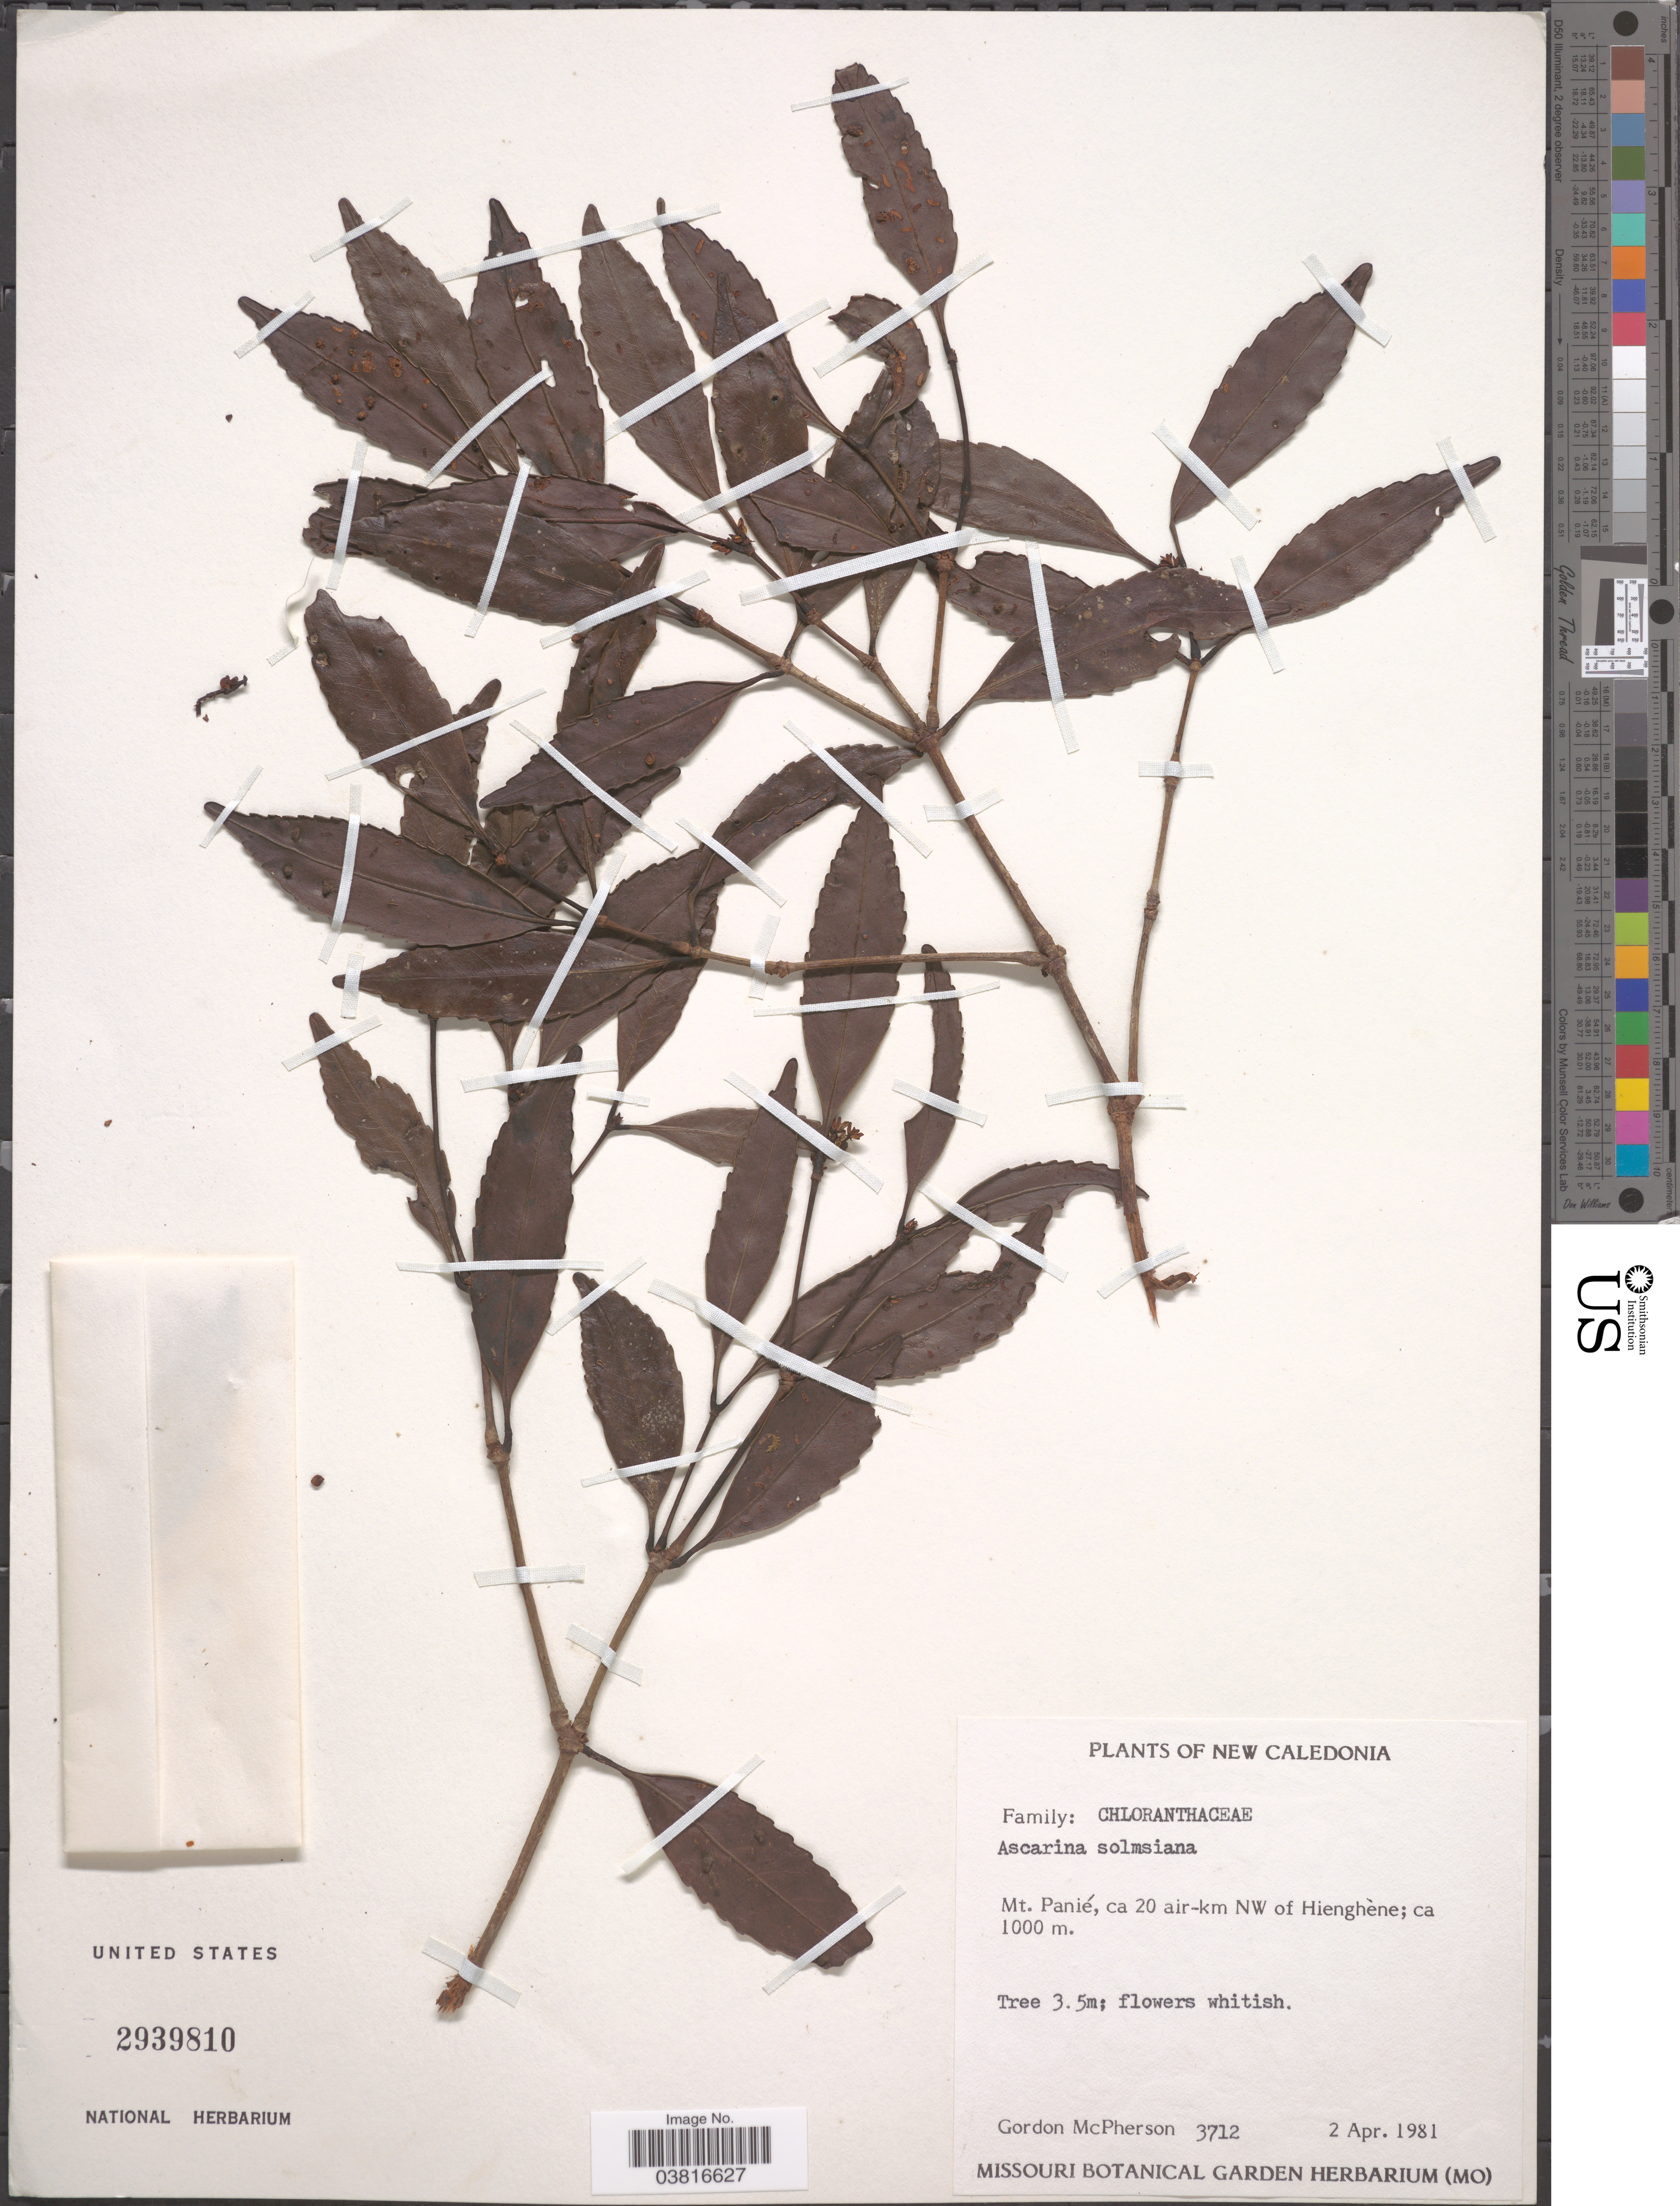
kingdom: Plantae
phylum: Tracheophyta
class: Magnoliopsida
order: Chloranthales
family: Chloranthaceae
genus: Ascarina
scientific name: Ascarina solmsiana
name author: Schltr.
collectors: G. McPherson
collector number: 3712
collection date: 1981-04-02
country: New Caledonia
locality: Mt. Panié, ca 20 air-km NW of Hienghène.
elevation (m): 1000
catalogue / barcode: US 2939810